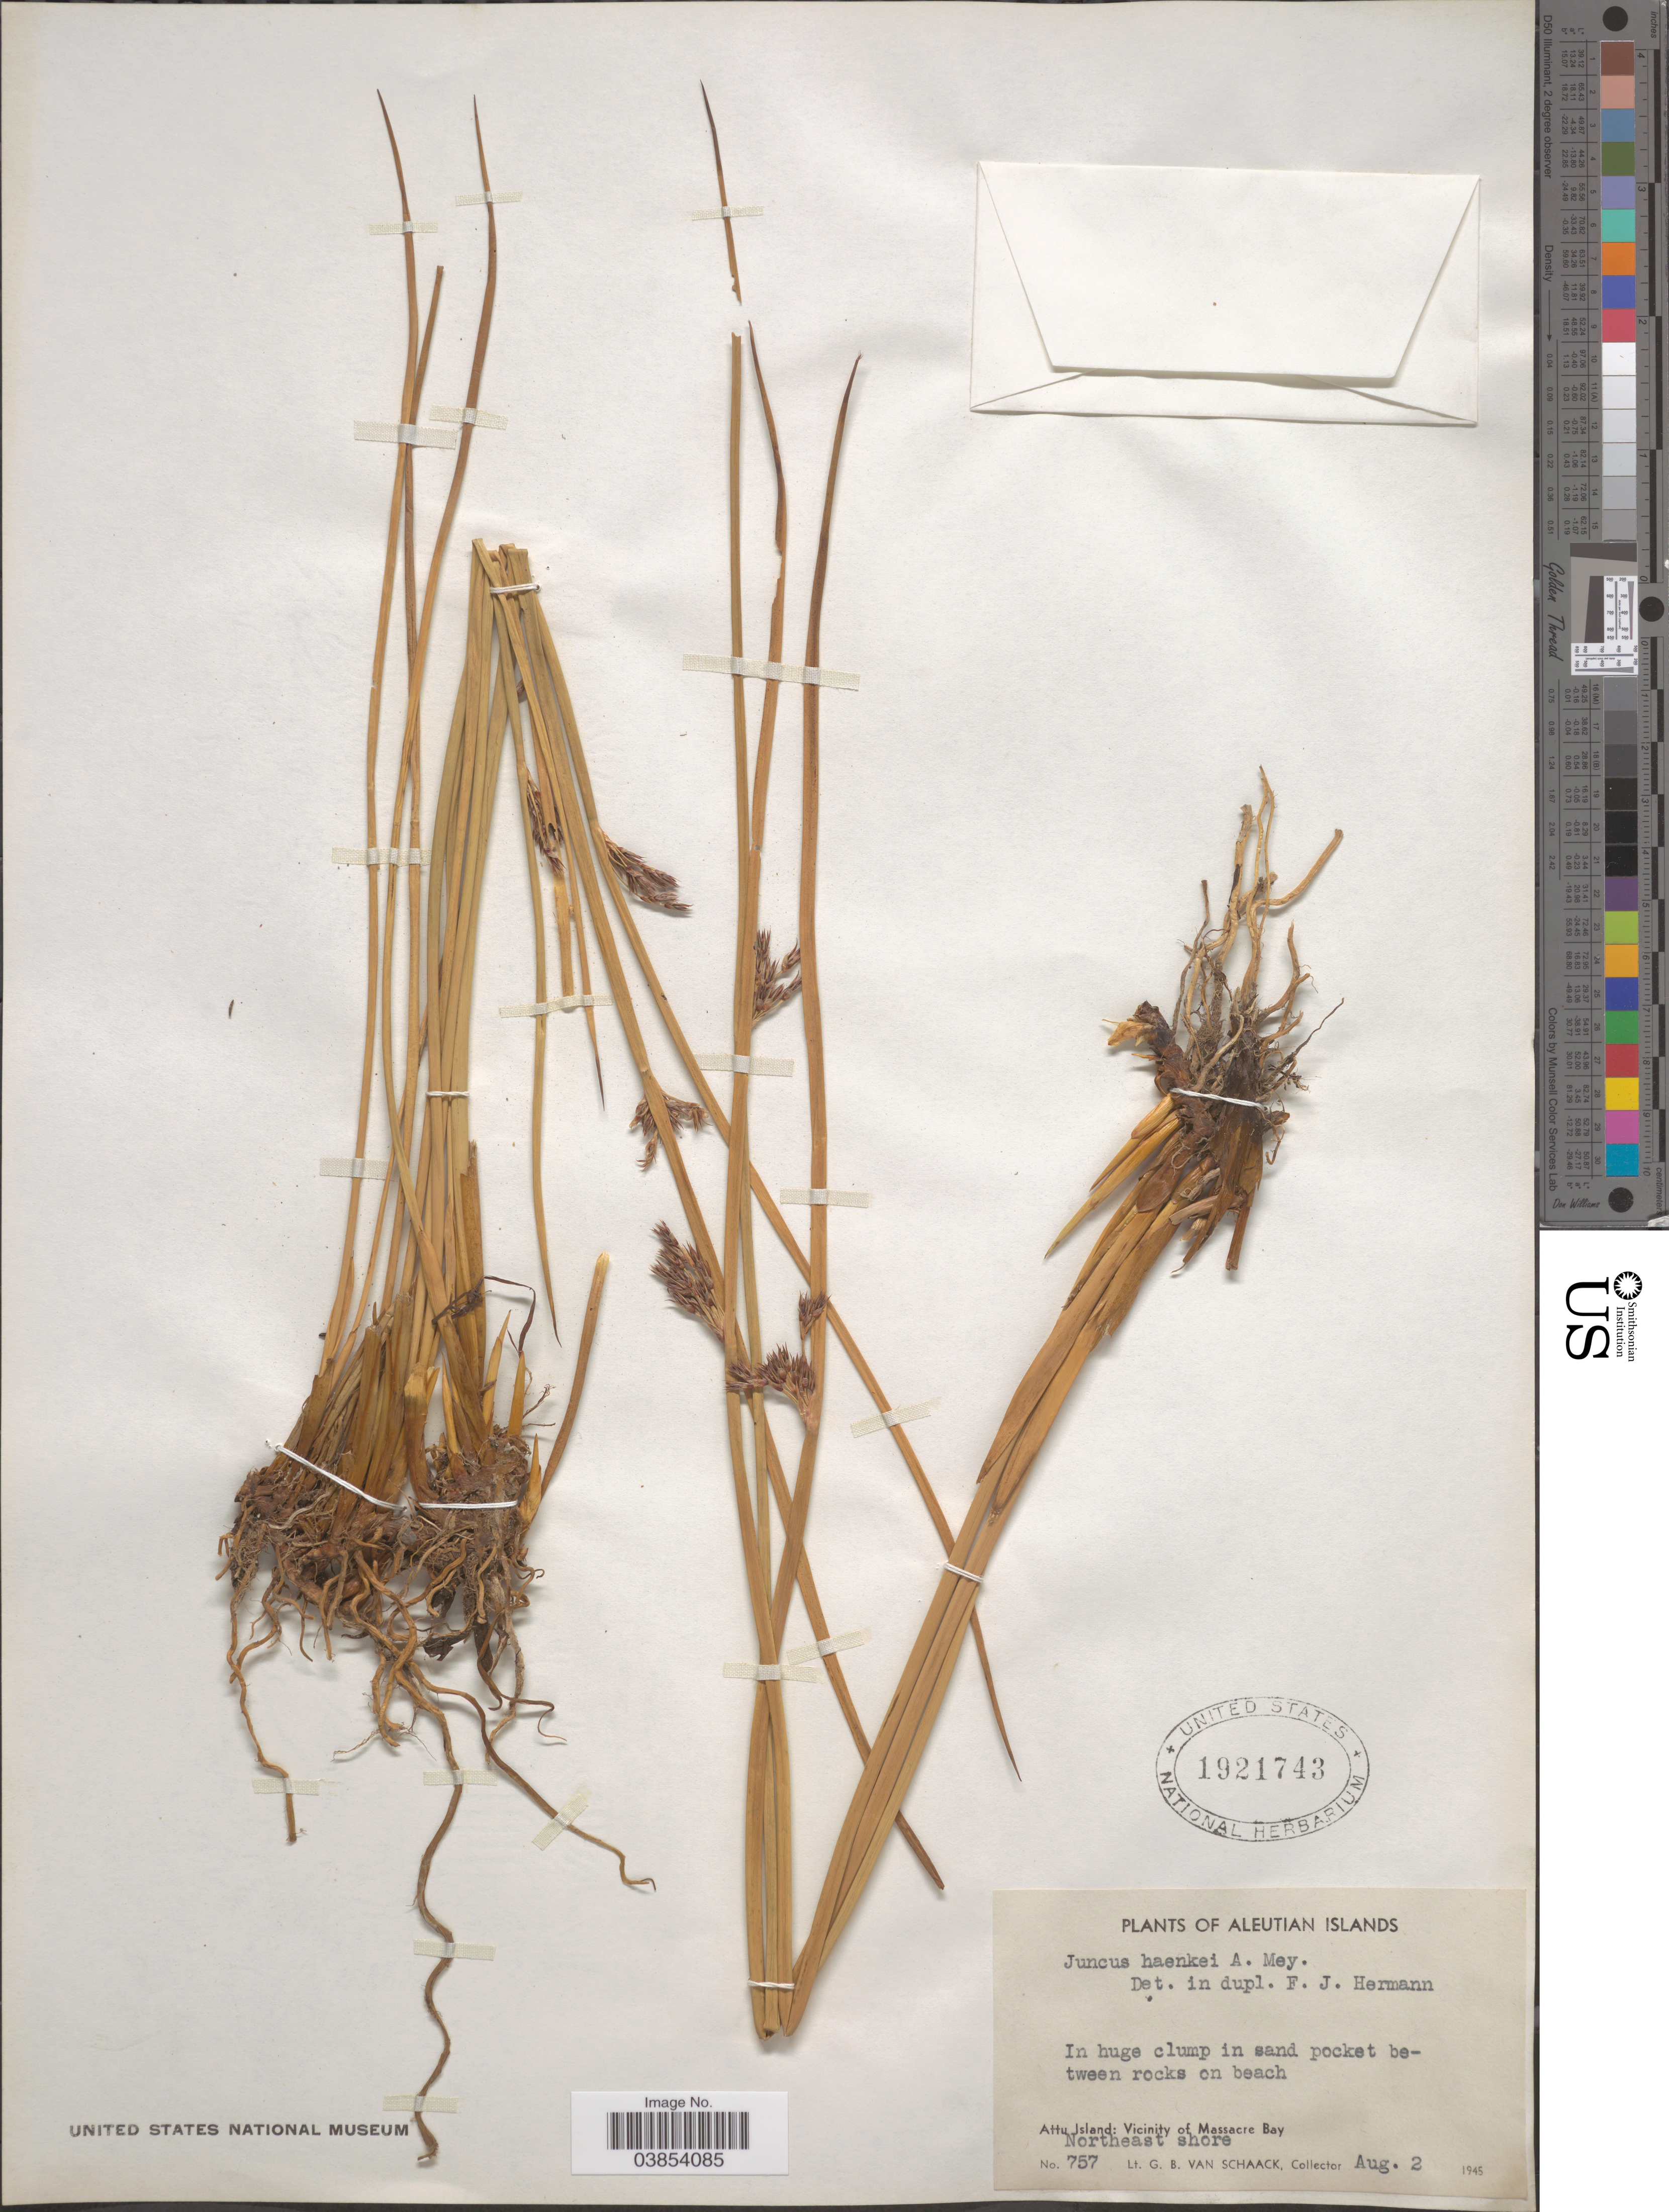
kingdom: Plantae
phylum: Tracheophyta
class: Liliopsida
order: Poales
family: Juncaceae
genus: Juncus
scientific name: Juncus haenkei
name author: E. Mey.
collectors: G. Van Schaack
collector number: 757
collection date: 1945-08-02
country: United States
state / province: Alaska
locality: The Aleutian Islands. Attu Island: Vicinity of Massacre Bay. Northeast shore.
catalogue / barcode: US 1921743